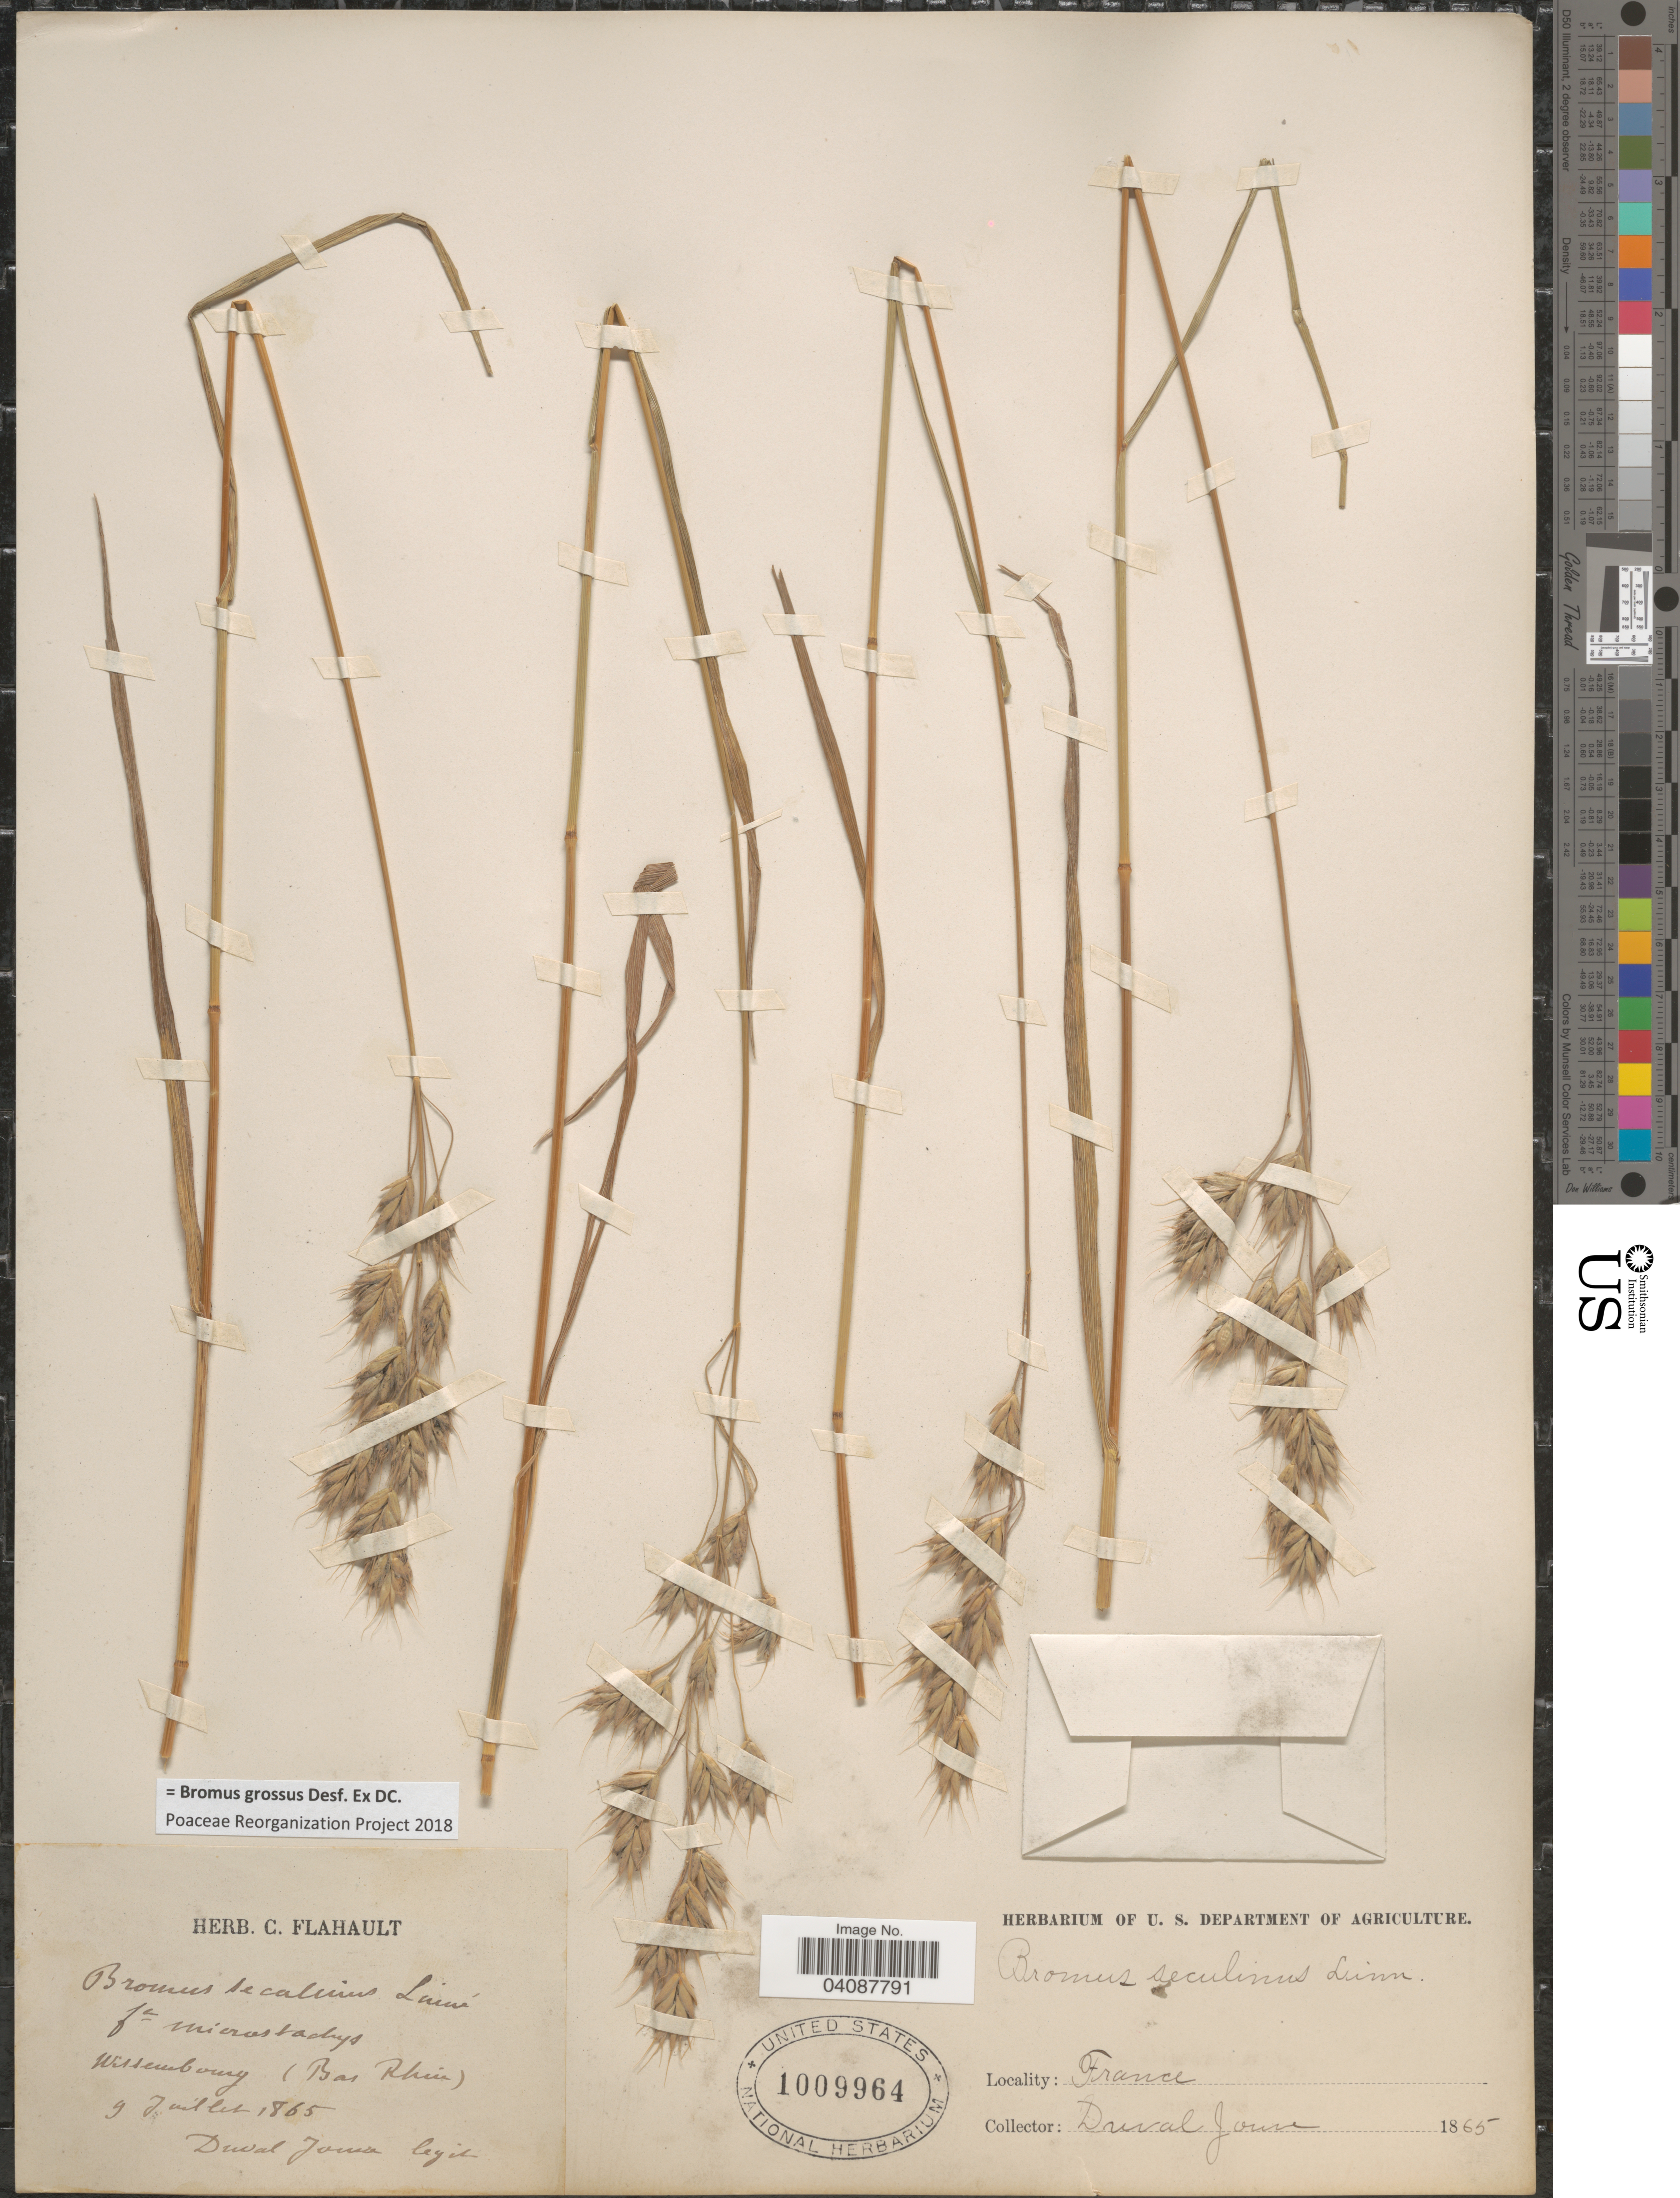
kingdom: Plantae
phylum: Tracheophyta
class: Liliopsida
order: Poales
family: Poaceae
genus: Bromus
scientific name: Bromus grossus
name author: Desf. ex DC.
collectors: D. Jouve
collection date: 1865-07-09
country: France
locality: Wissembourg (Bas Rhein).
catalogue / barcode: US 1009964